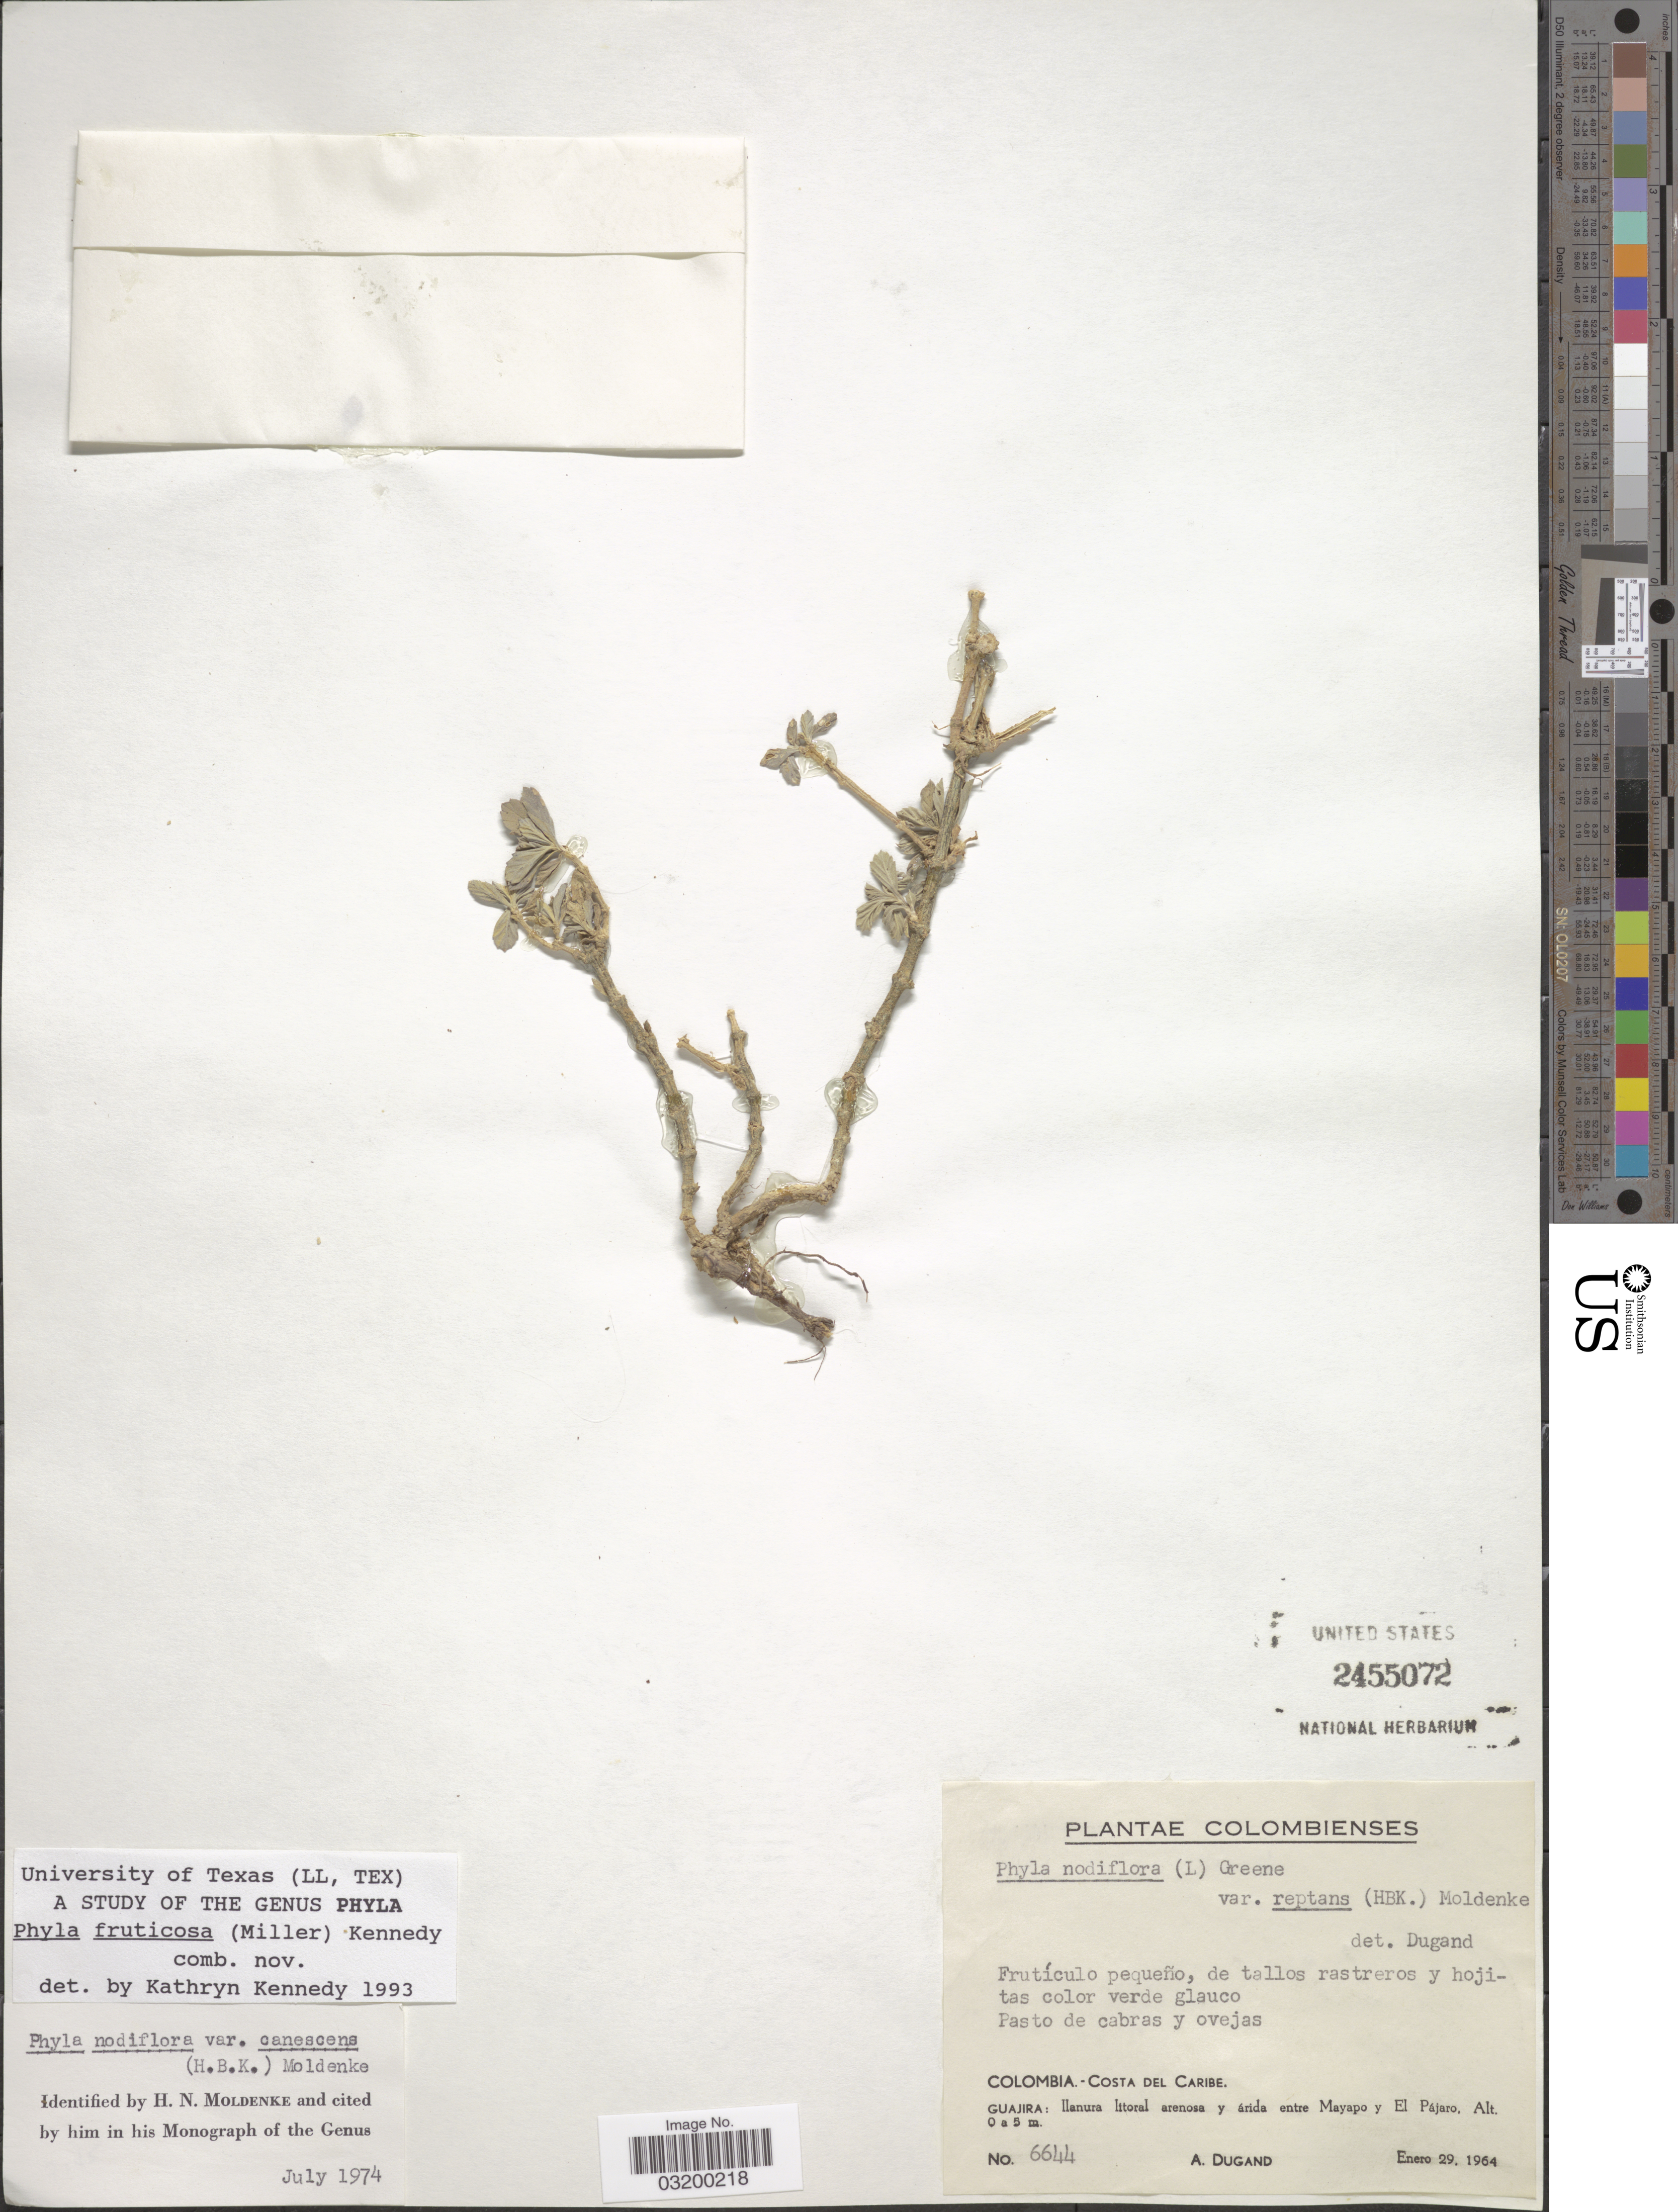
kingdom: Plantae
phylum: Tracheophyta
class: Magnoliopsida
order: Lamiales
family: Verbenaceae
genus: Phyla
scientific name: Phyla fruticosa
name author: (Mill.) K. Kenn. ex Wunderlin & B.F. Hansen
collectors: A. Dugand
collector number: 6644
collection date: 1964-01-29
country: Colombia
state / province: La Guajira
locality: Costa del Caribe. Llanura litoral arenosa y árida entre Mayapo y El Pájaro.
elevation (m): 0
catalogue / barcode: US 2455072